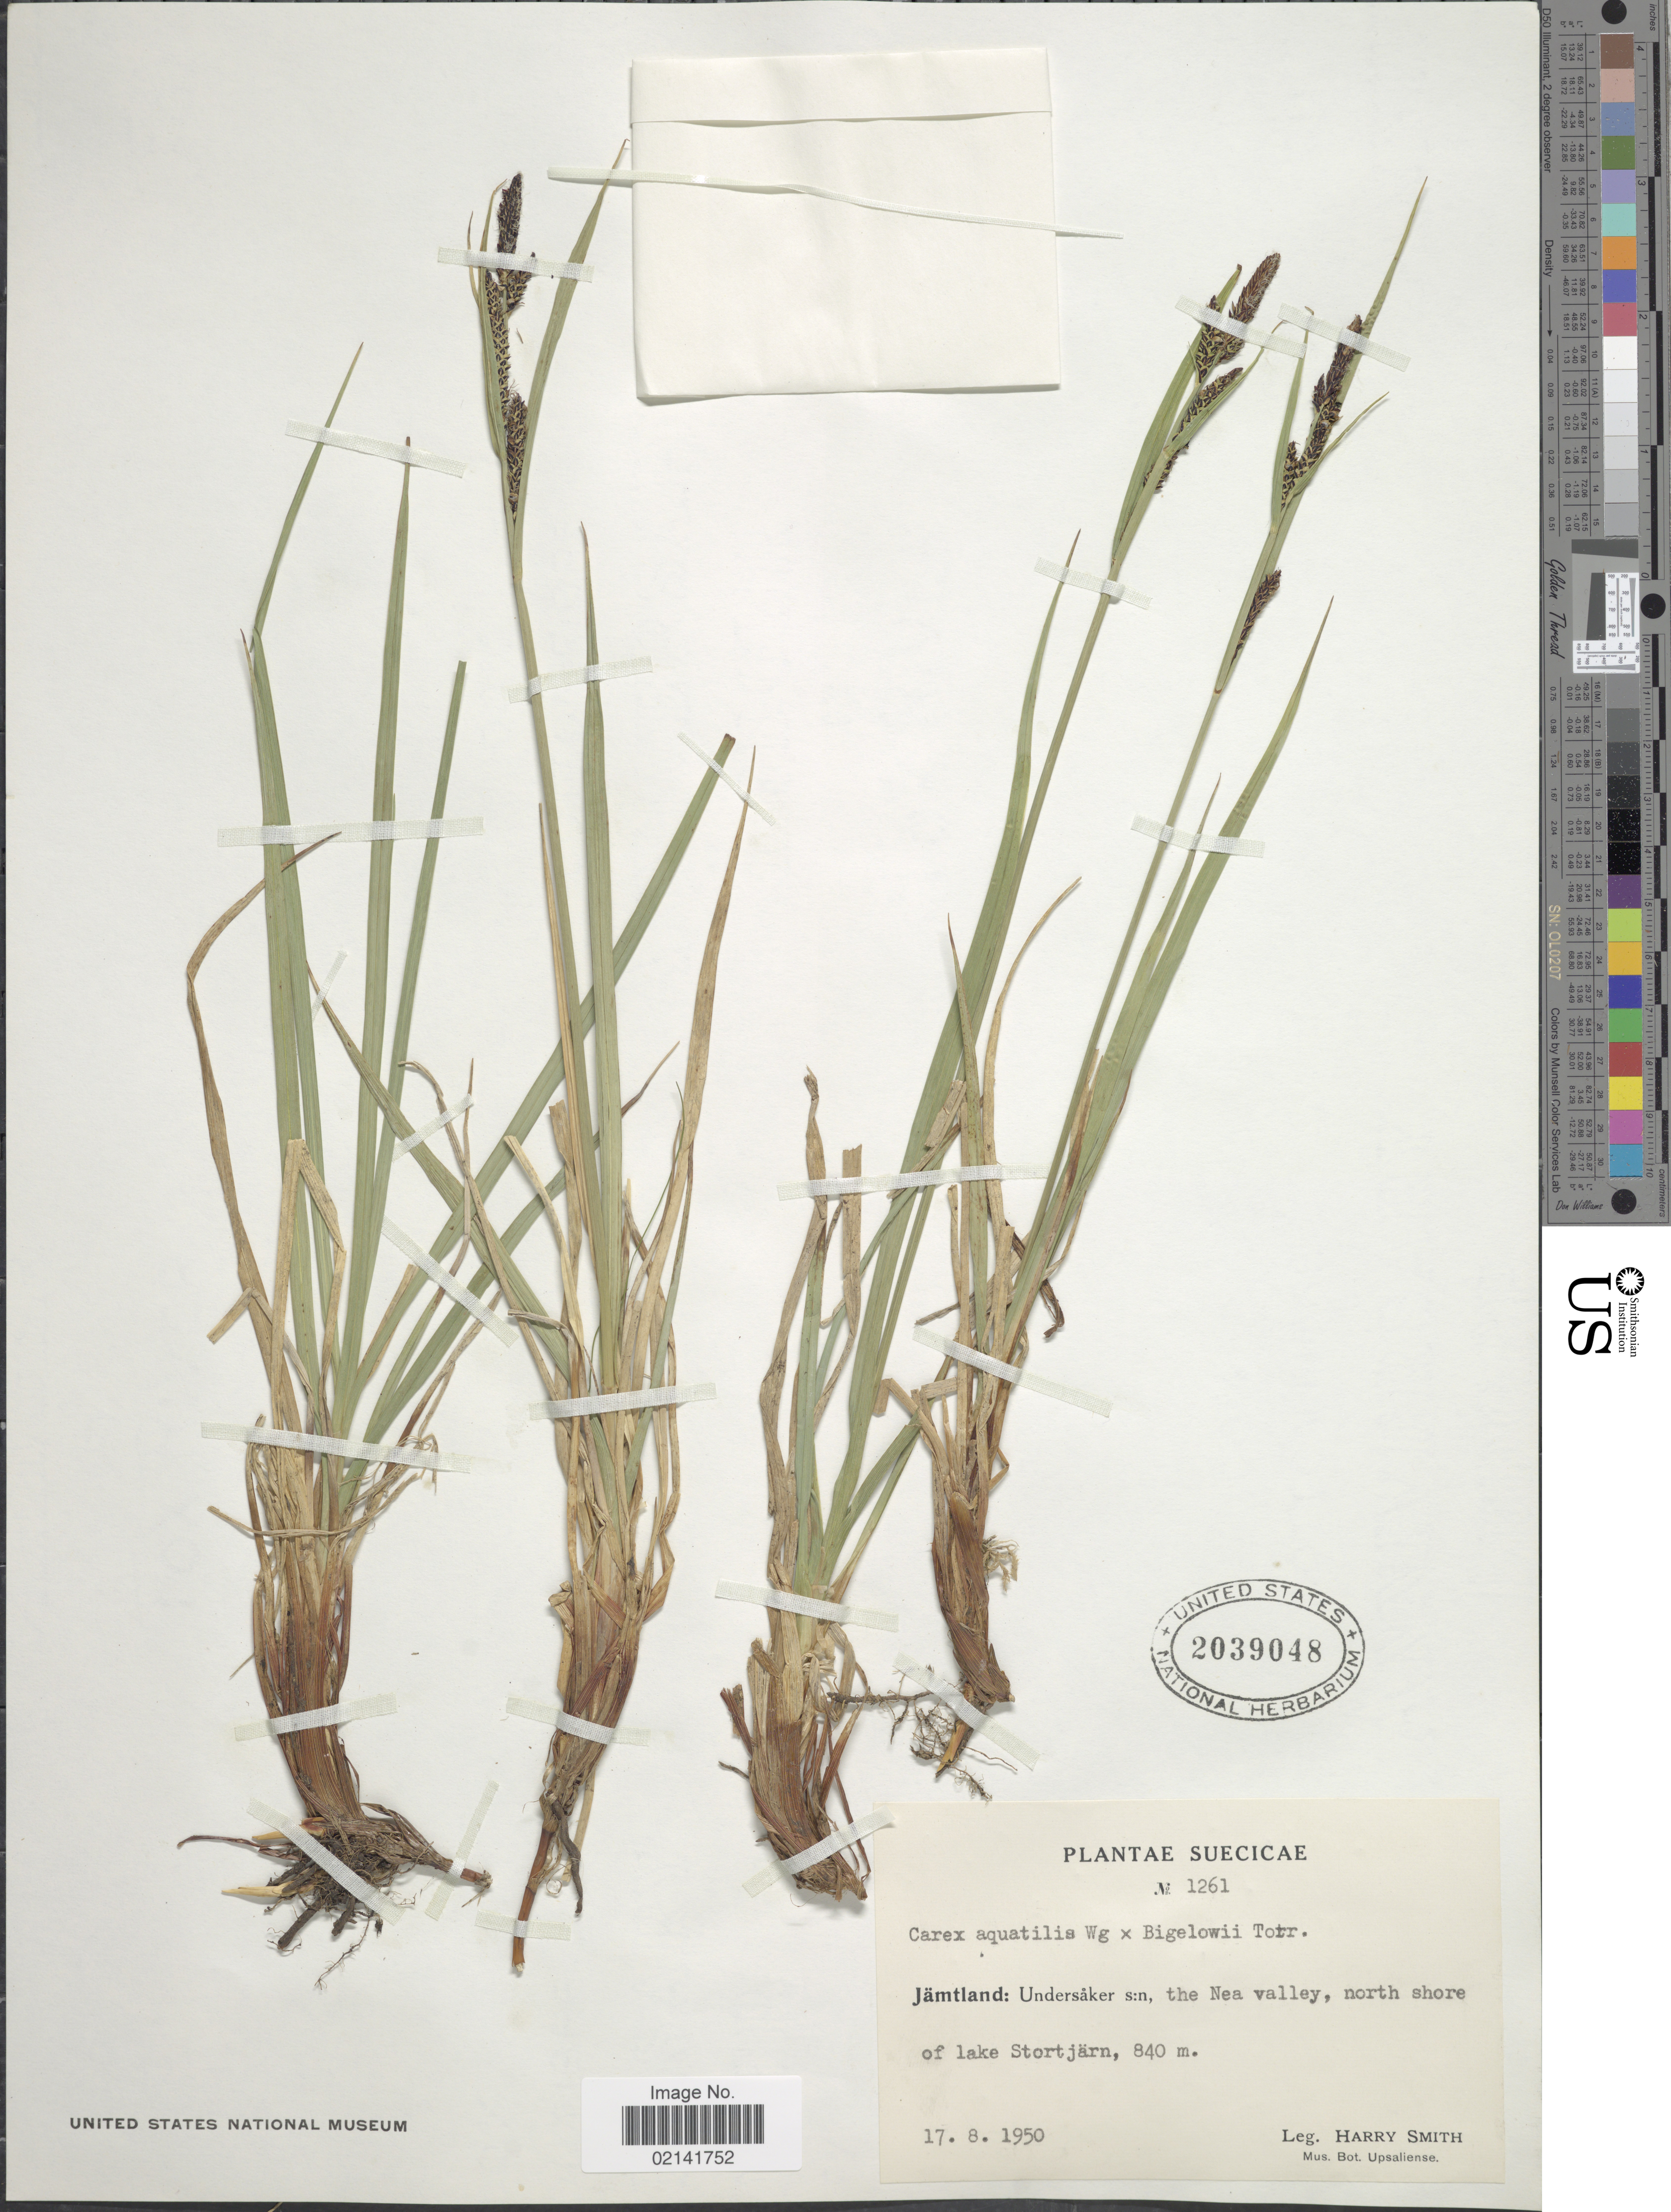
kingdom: Plantae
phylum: Tracheophyta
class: Liliopsida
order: Poales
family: Cyperaceae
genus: Carex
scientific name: Carex aquatilis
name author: Wahlenb.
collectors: H. Smith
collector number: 1261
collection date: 1950-08-17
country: Sweden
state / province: Jämtland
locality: Suecicae, Jamtland: Undersaker s:n the Nea Valley, north shore of lake Stortjarn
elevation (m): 840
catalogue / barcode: US 2039048